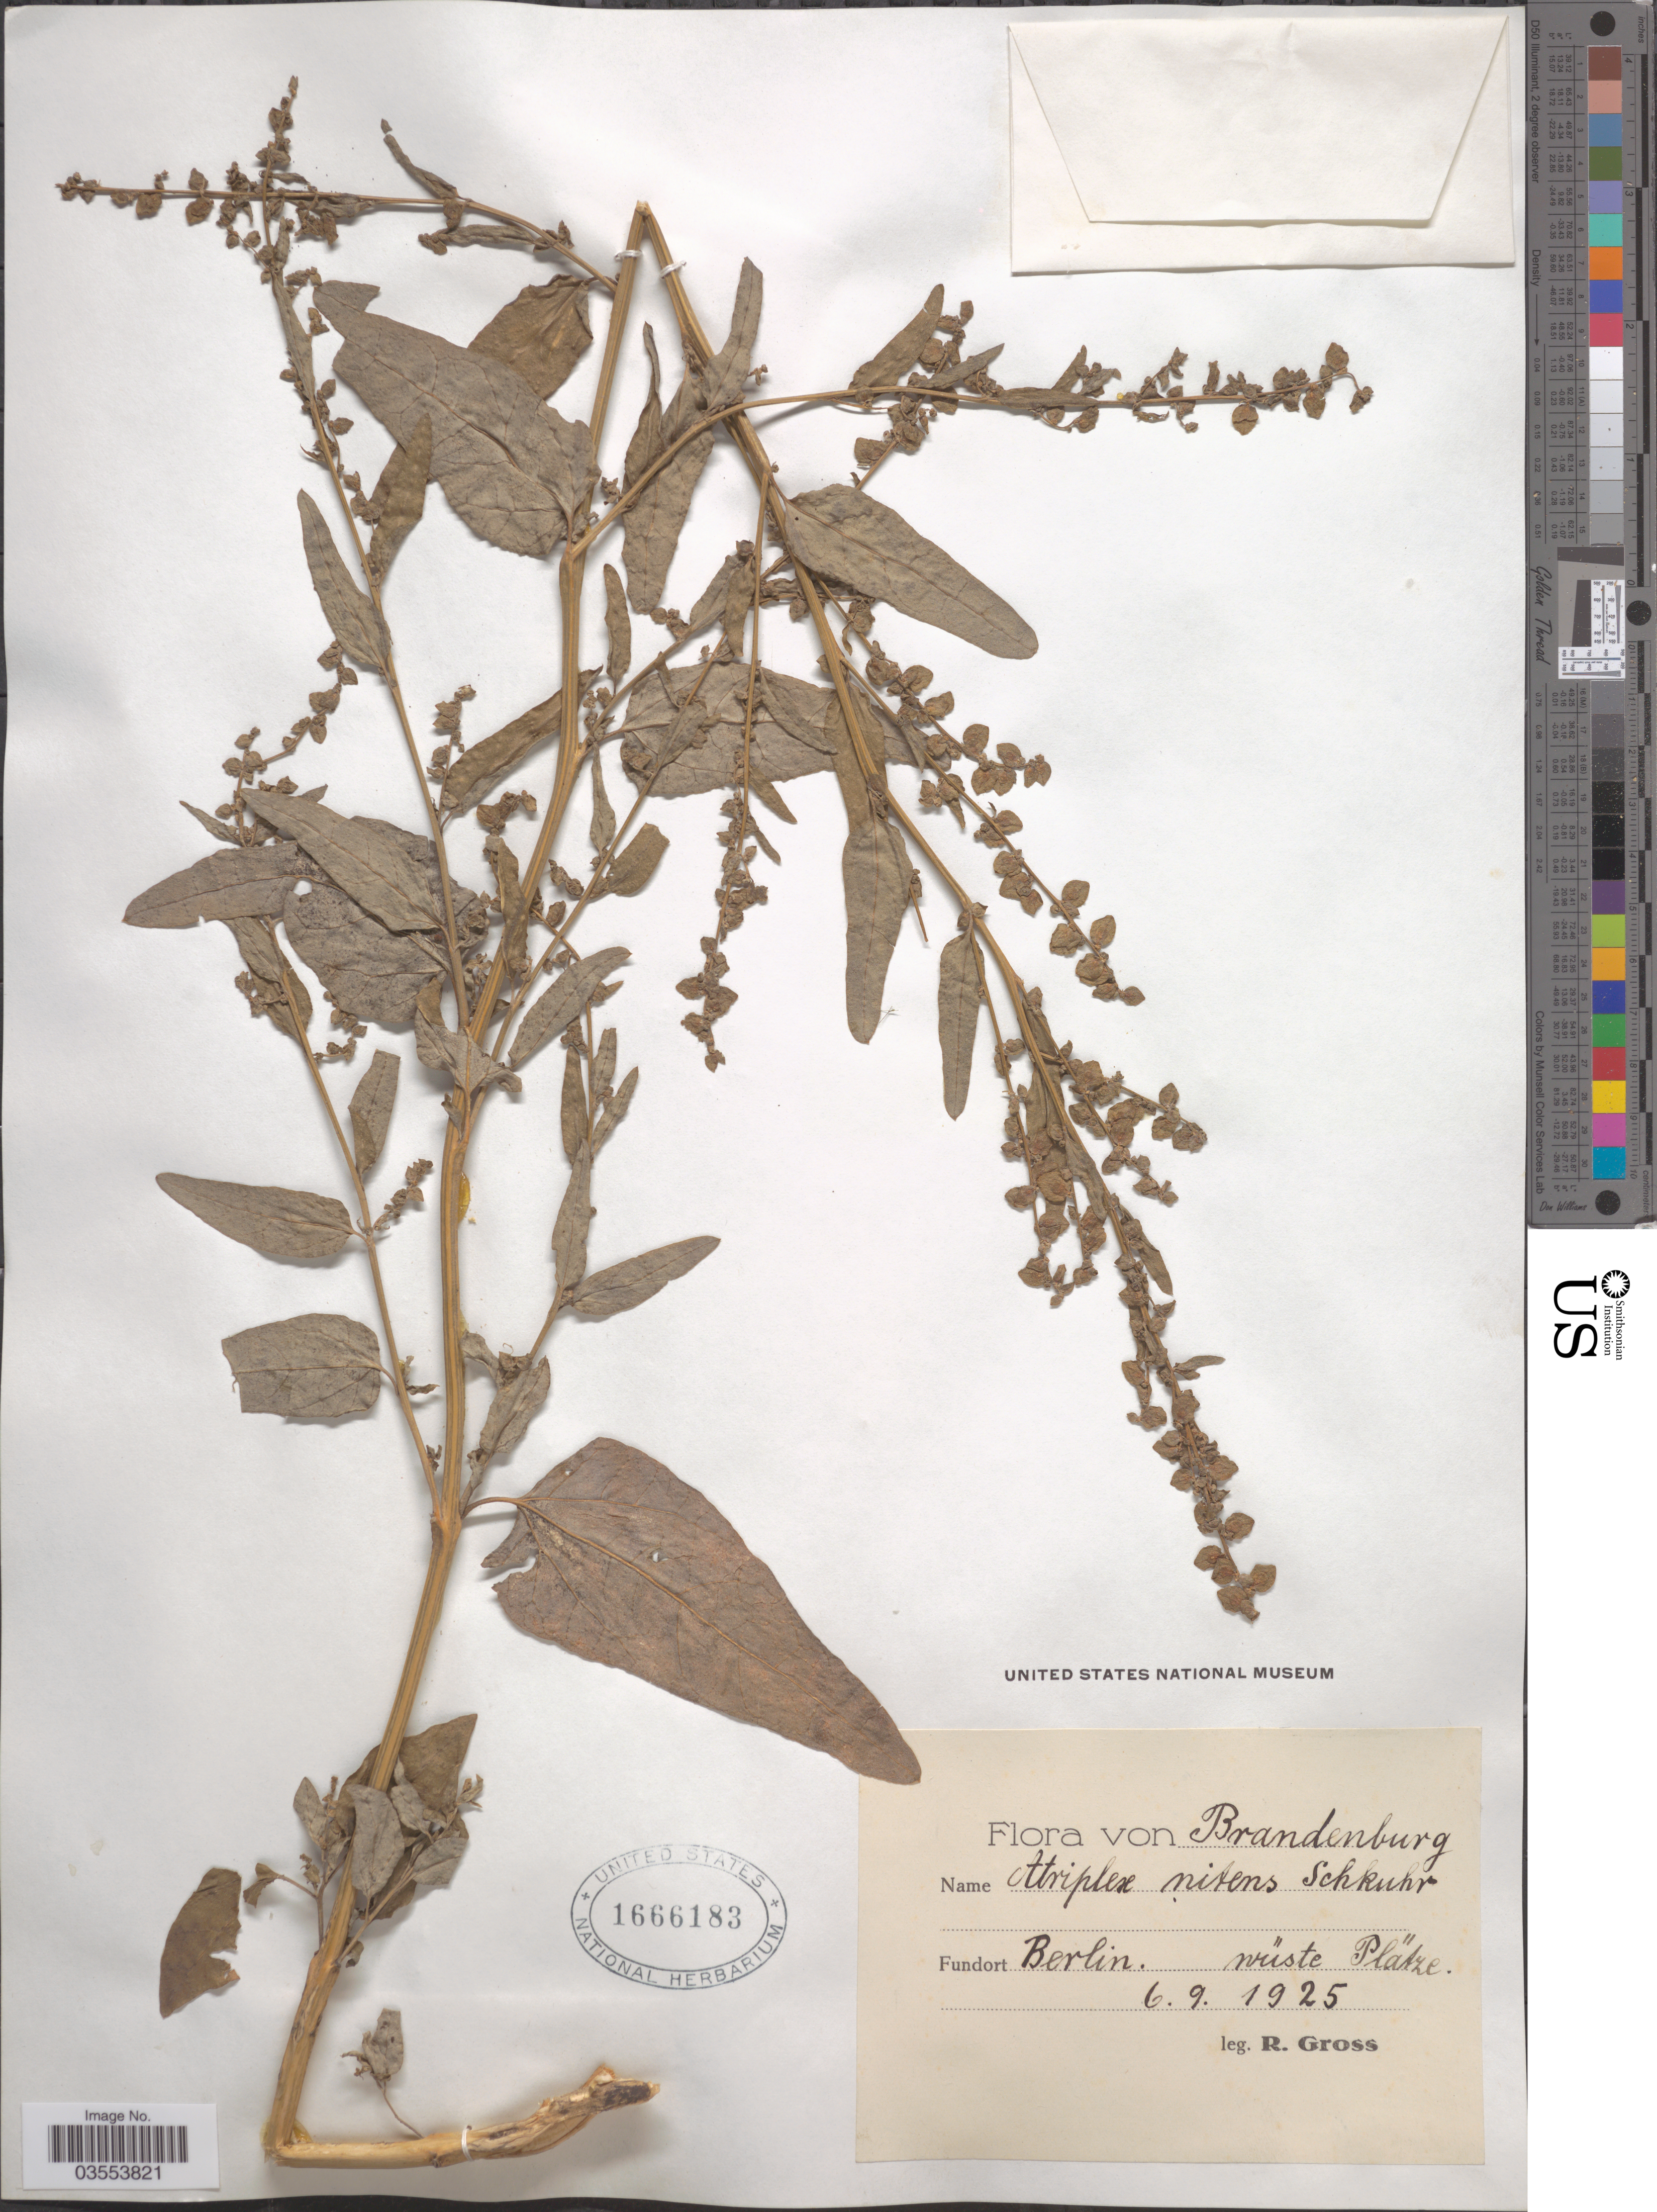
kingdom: Plantae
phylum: Tracheophyta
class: Magnoliopsida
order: Caryophyllales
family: Amaranthaceae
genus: Atriplex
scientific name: Atriplex nitens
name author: Schkuhr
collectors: R. Gross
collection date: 1925-09-06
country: Germany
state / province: Berlin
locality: Brandenburg. [unsure placement] Wüste Plätze.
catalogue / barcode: US 1666183